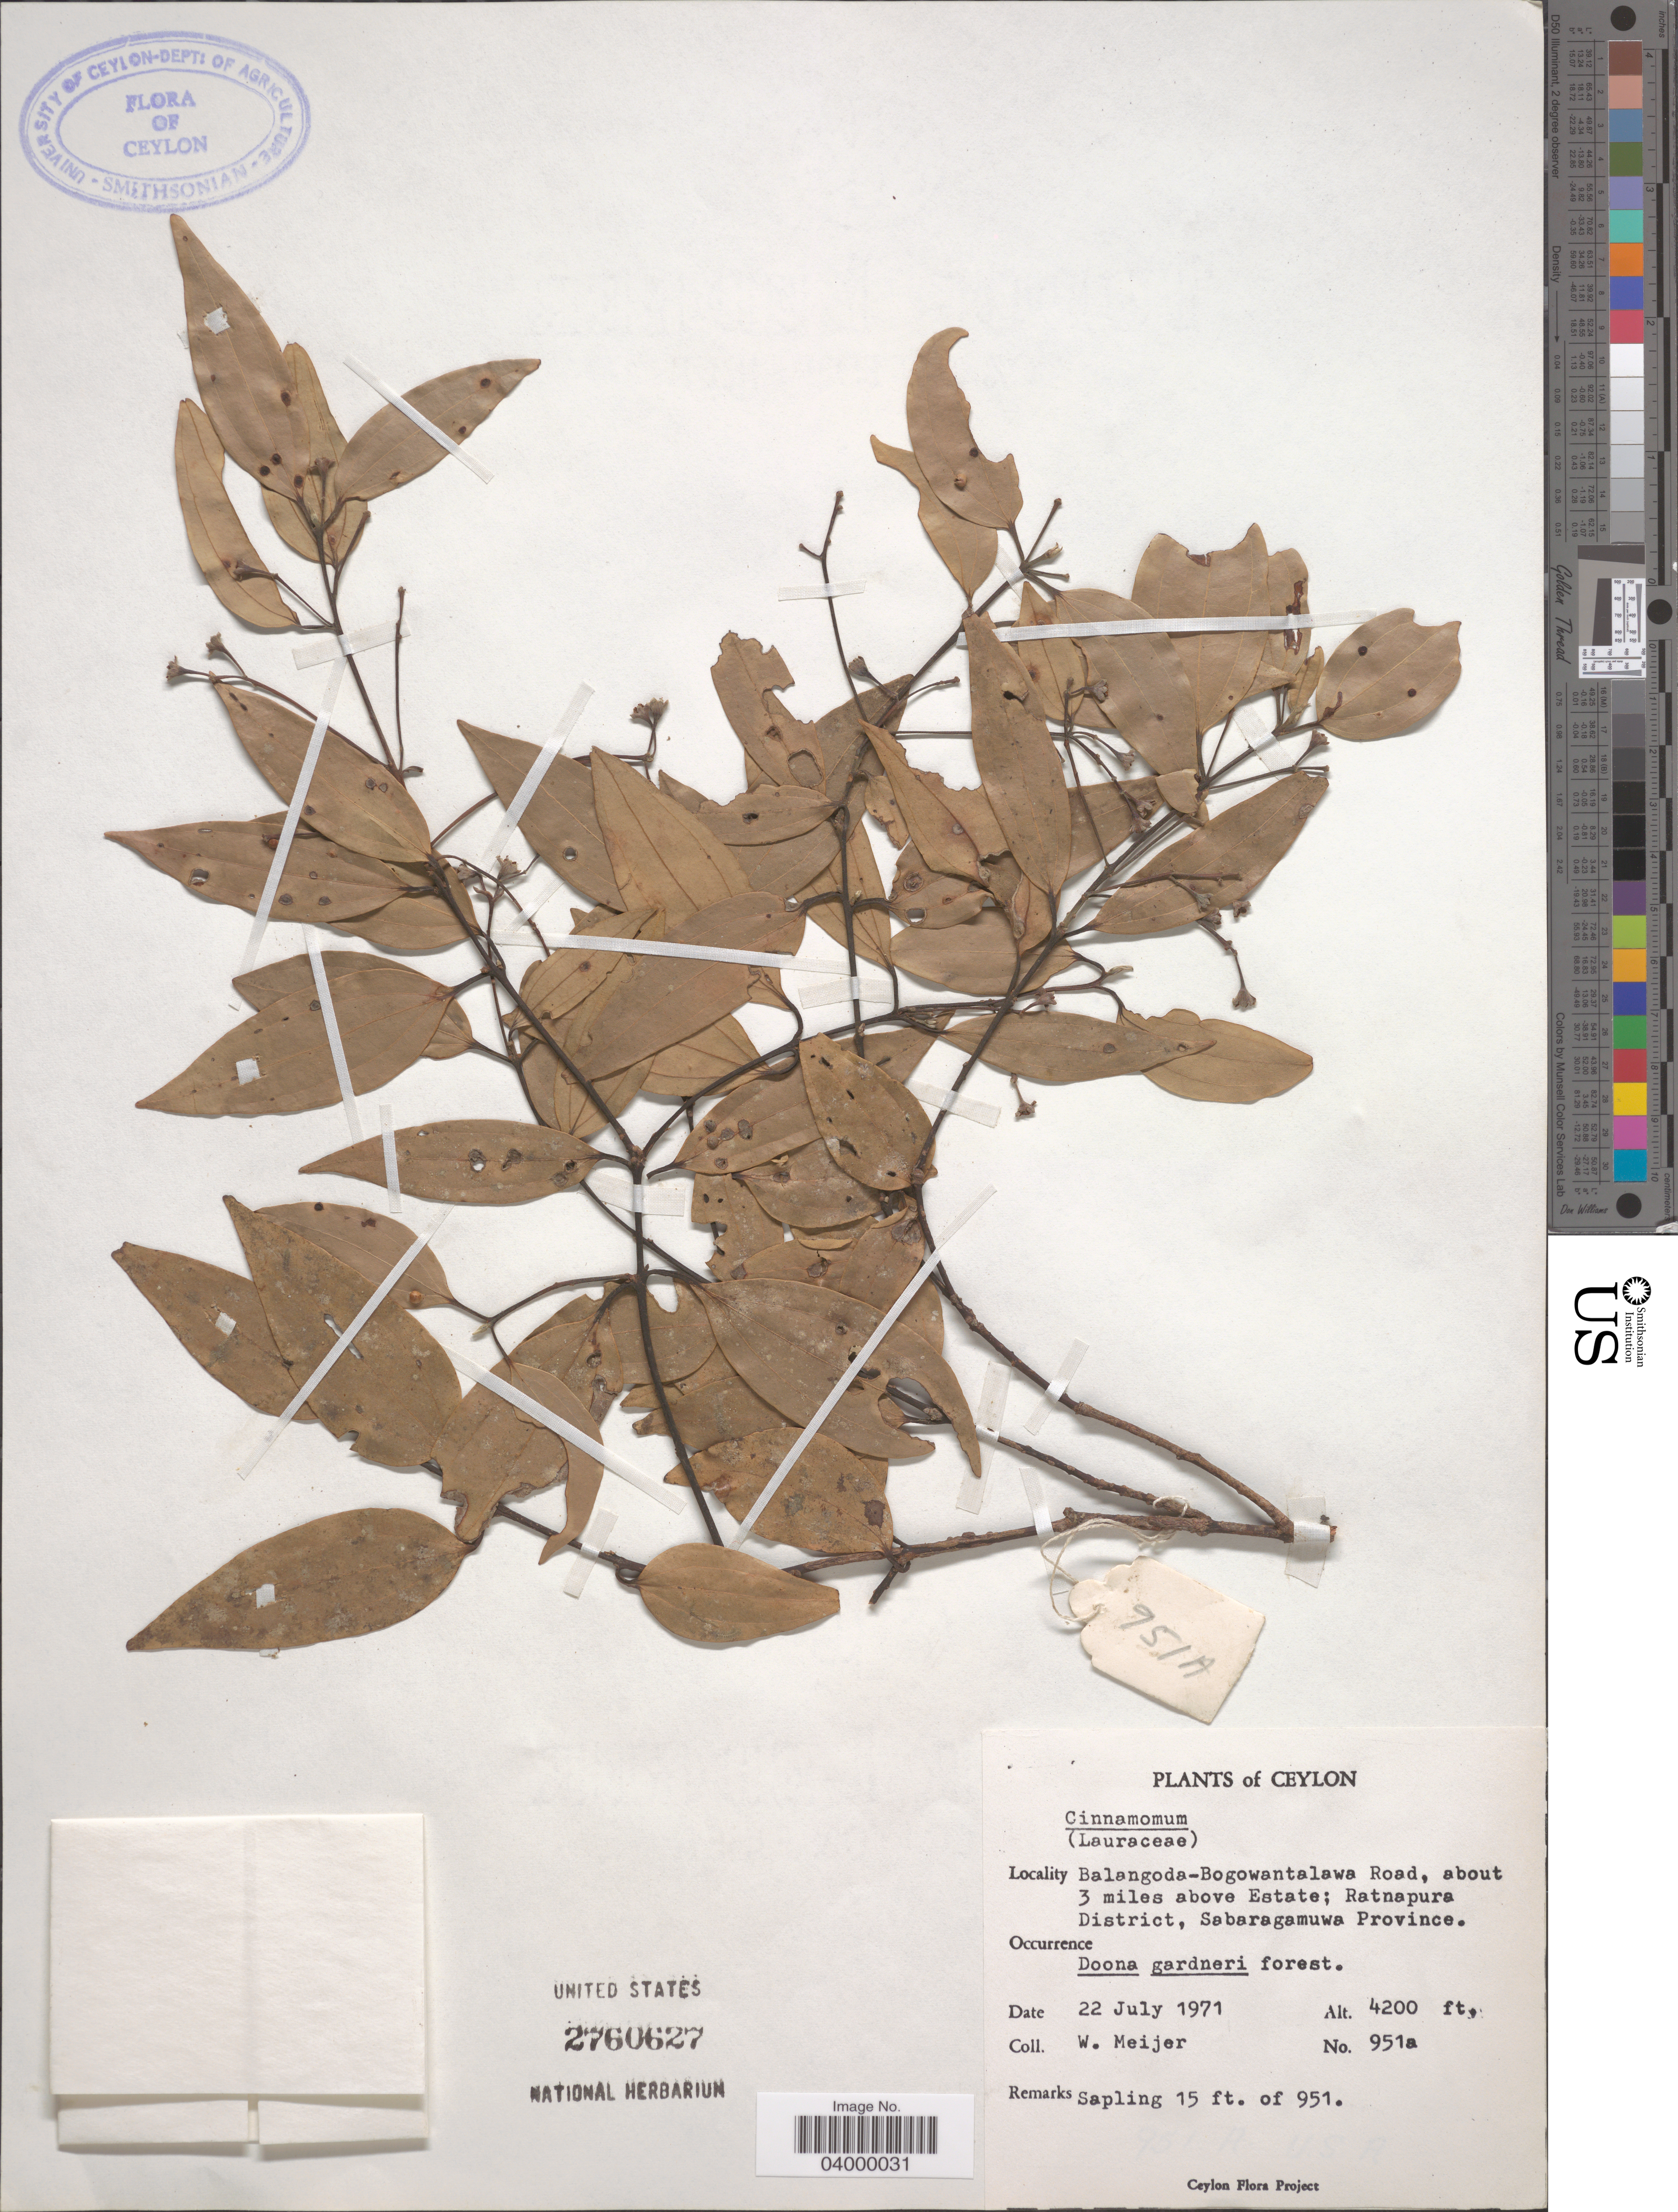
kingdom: Plantae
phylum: Tracheophyta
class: Magnoliopsida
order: Laurales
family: Lauraceae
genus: Cinnamomum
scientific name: Cinnamomum sp.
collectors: W. Meijer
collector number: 951a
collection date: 1971-07-22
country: Sri Lanka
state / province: Sabaragamuwa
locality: Ceylon. Balangoda-Bogowantalawa Road, about 3 miles above Estate; Ratnapura District.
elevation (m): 1280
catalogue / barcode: US 2760627